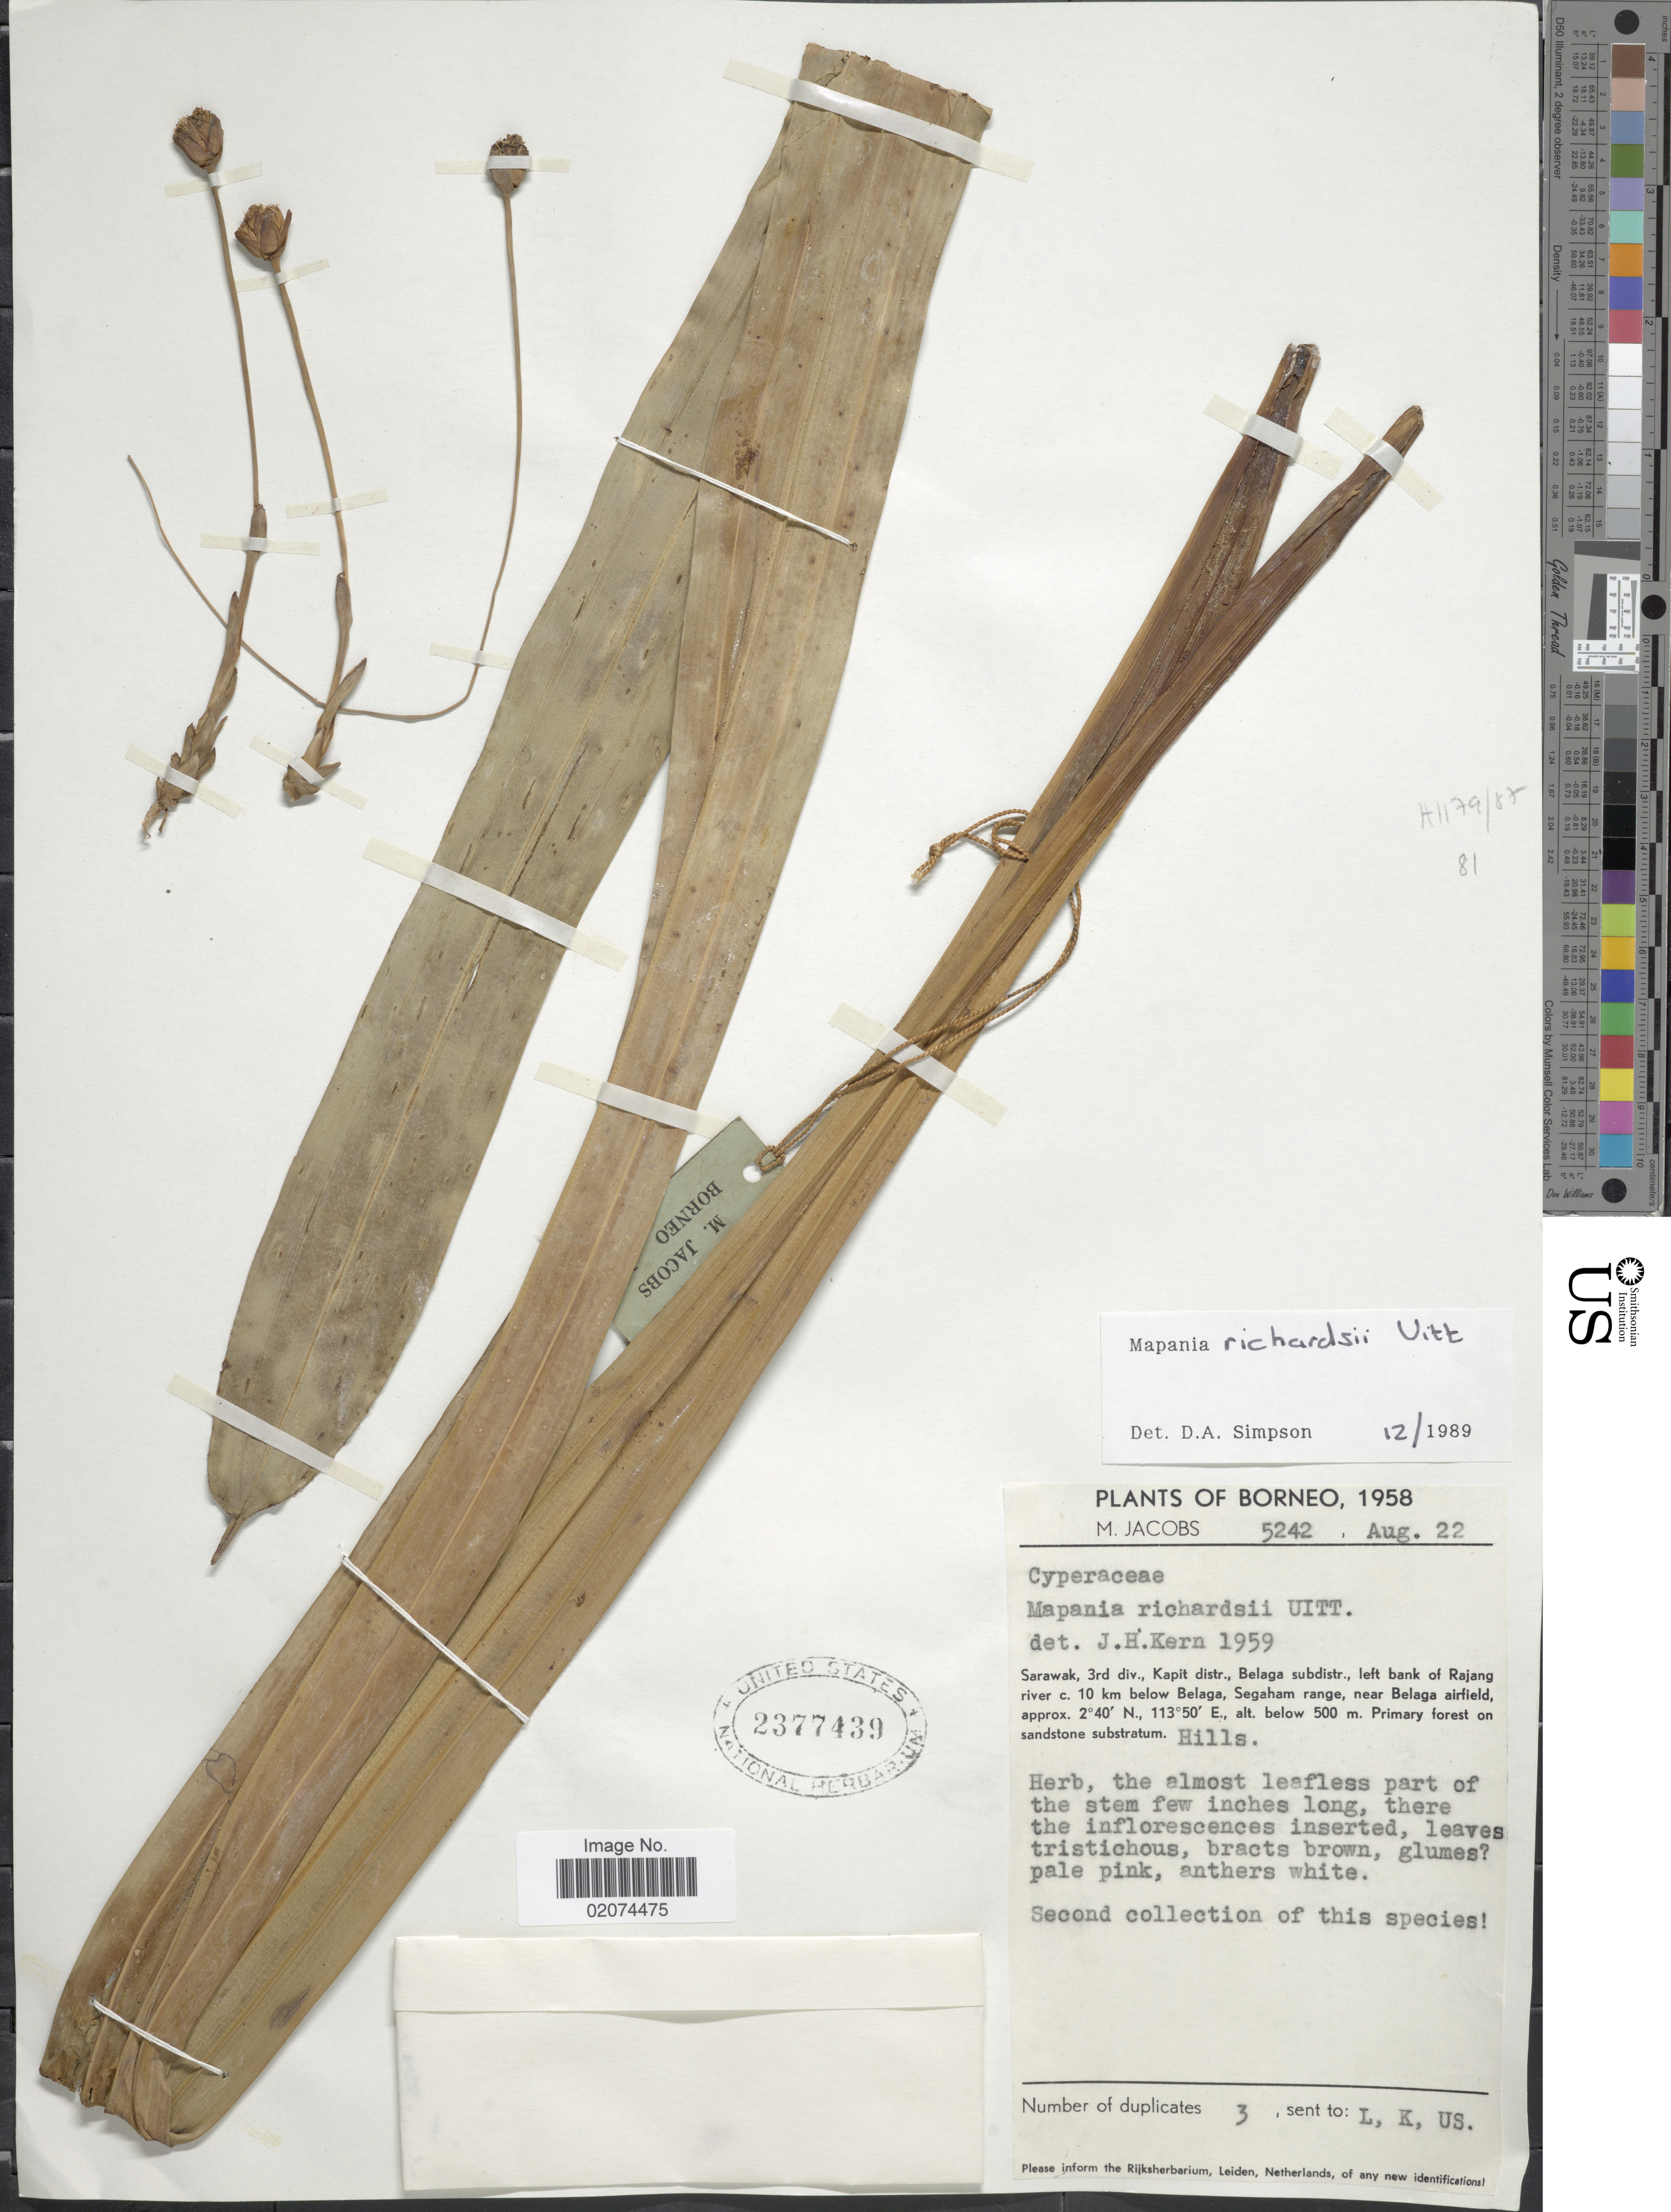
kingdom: Plantae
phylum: Tracheophyta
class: Liliopsida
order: Poales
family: Cyperaceae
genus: Mapania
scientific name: Mapania richardsii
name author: Uittien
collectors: M. Jacobs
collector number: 5242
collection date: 1958-08-22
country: Malaysia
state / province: Sarawak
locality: Borneo. 3rd div., Kapit Distr., Belaga subdistr., left bank of Rajang river c. 10 km below Belaga, Segaham range, near Belaga airfield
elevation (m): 500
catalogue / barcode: US 2377439